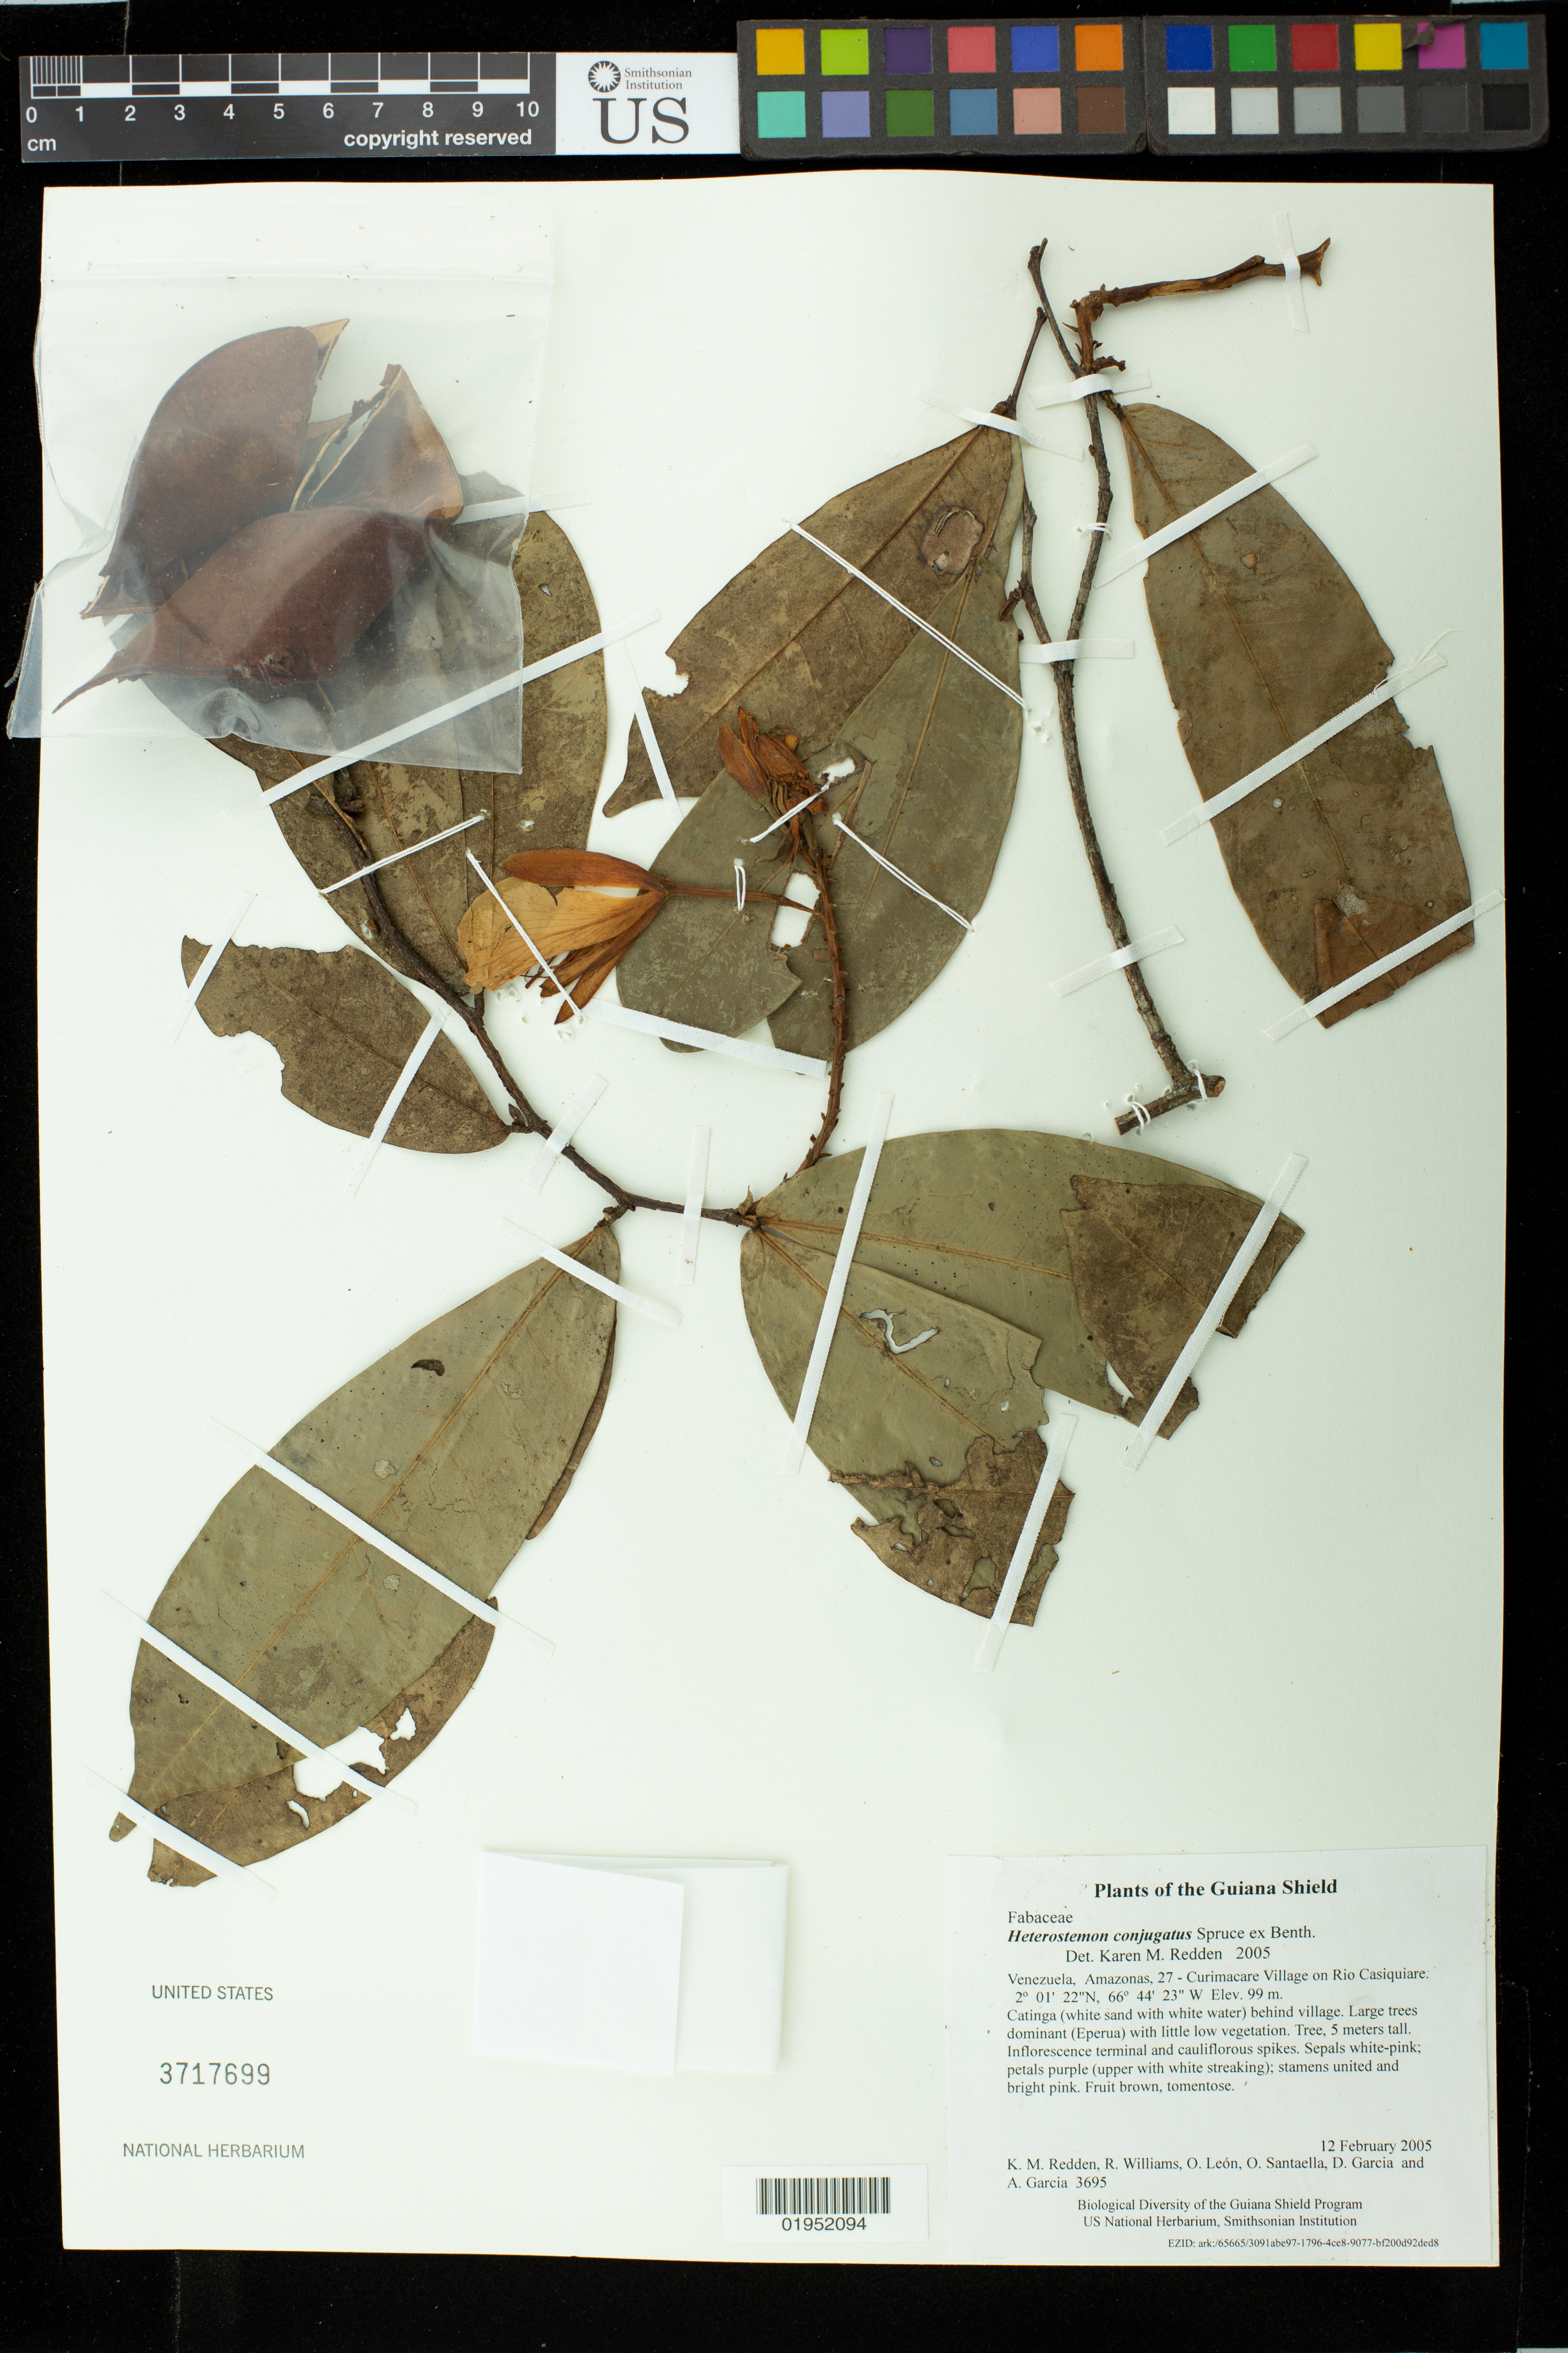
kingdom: Plantae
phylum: Tracheophyta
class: Magnoliopsida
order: Fabales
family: Fabaceae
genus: Heterostemon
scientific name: Heterostemon conjugatus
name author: Spruce ex Benth.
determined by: Redden, K. M.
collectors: K. M. Redden, R. Williams, O. León, O. Santaella, D. Garcia & A. Garcia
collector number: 3695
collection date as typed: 12 February 2005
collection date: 2005-02-12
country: Venezuela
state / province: Amazonas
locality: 27 - Curimacare Village on Rio Casiquiare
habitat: Catinga (white sand with white water) behind village. Large trees dominant (Eperua) with little low vegetation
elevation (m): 99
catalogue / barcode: US 3717699